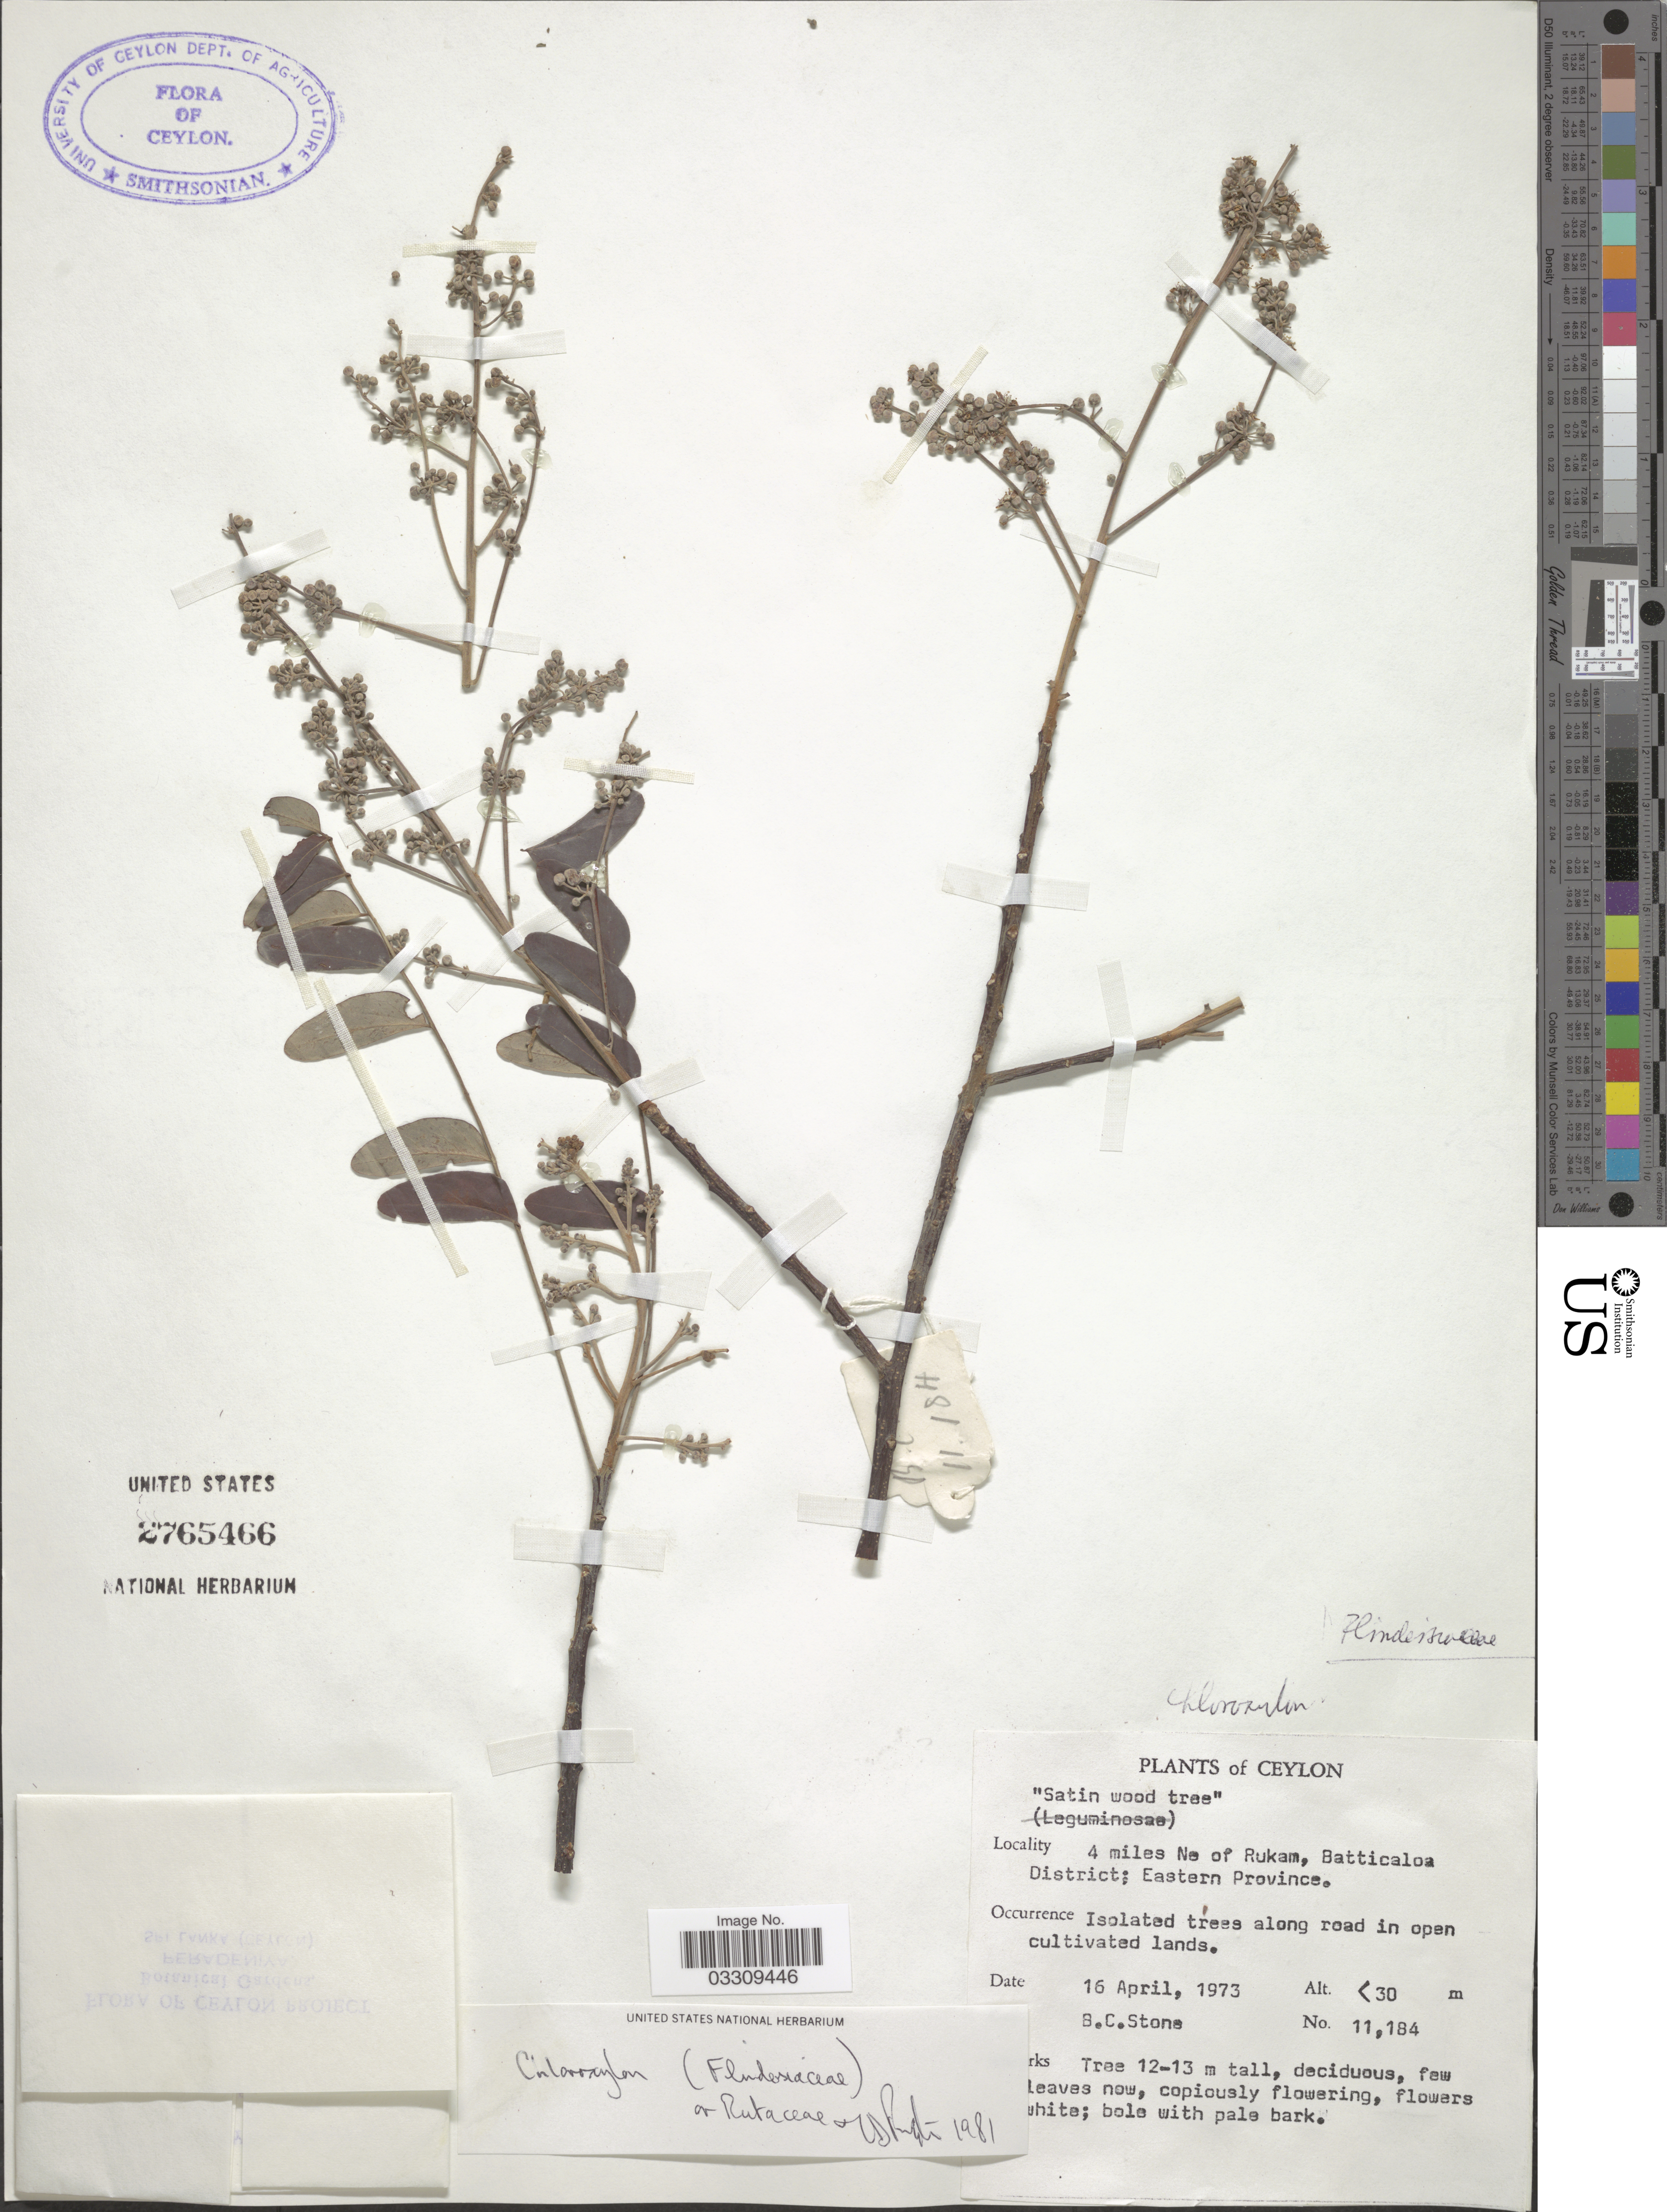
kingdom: Plantae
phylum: Tracheophyta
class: Magnoliopsida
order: Sapindales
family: Rutaceae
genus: Chloroxylon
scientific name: Chloroxylon swietenia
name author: DC.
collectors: B. C. Stone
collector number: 11184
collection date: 1973-04-16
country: Sri Lanka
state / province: Eastern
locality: Ceylon. 4 miles Ne of Rukam, Batticaloa District; Eastern Province.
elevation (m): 30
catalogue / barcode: US 2765466